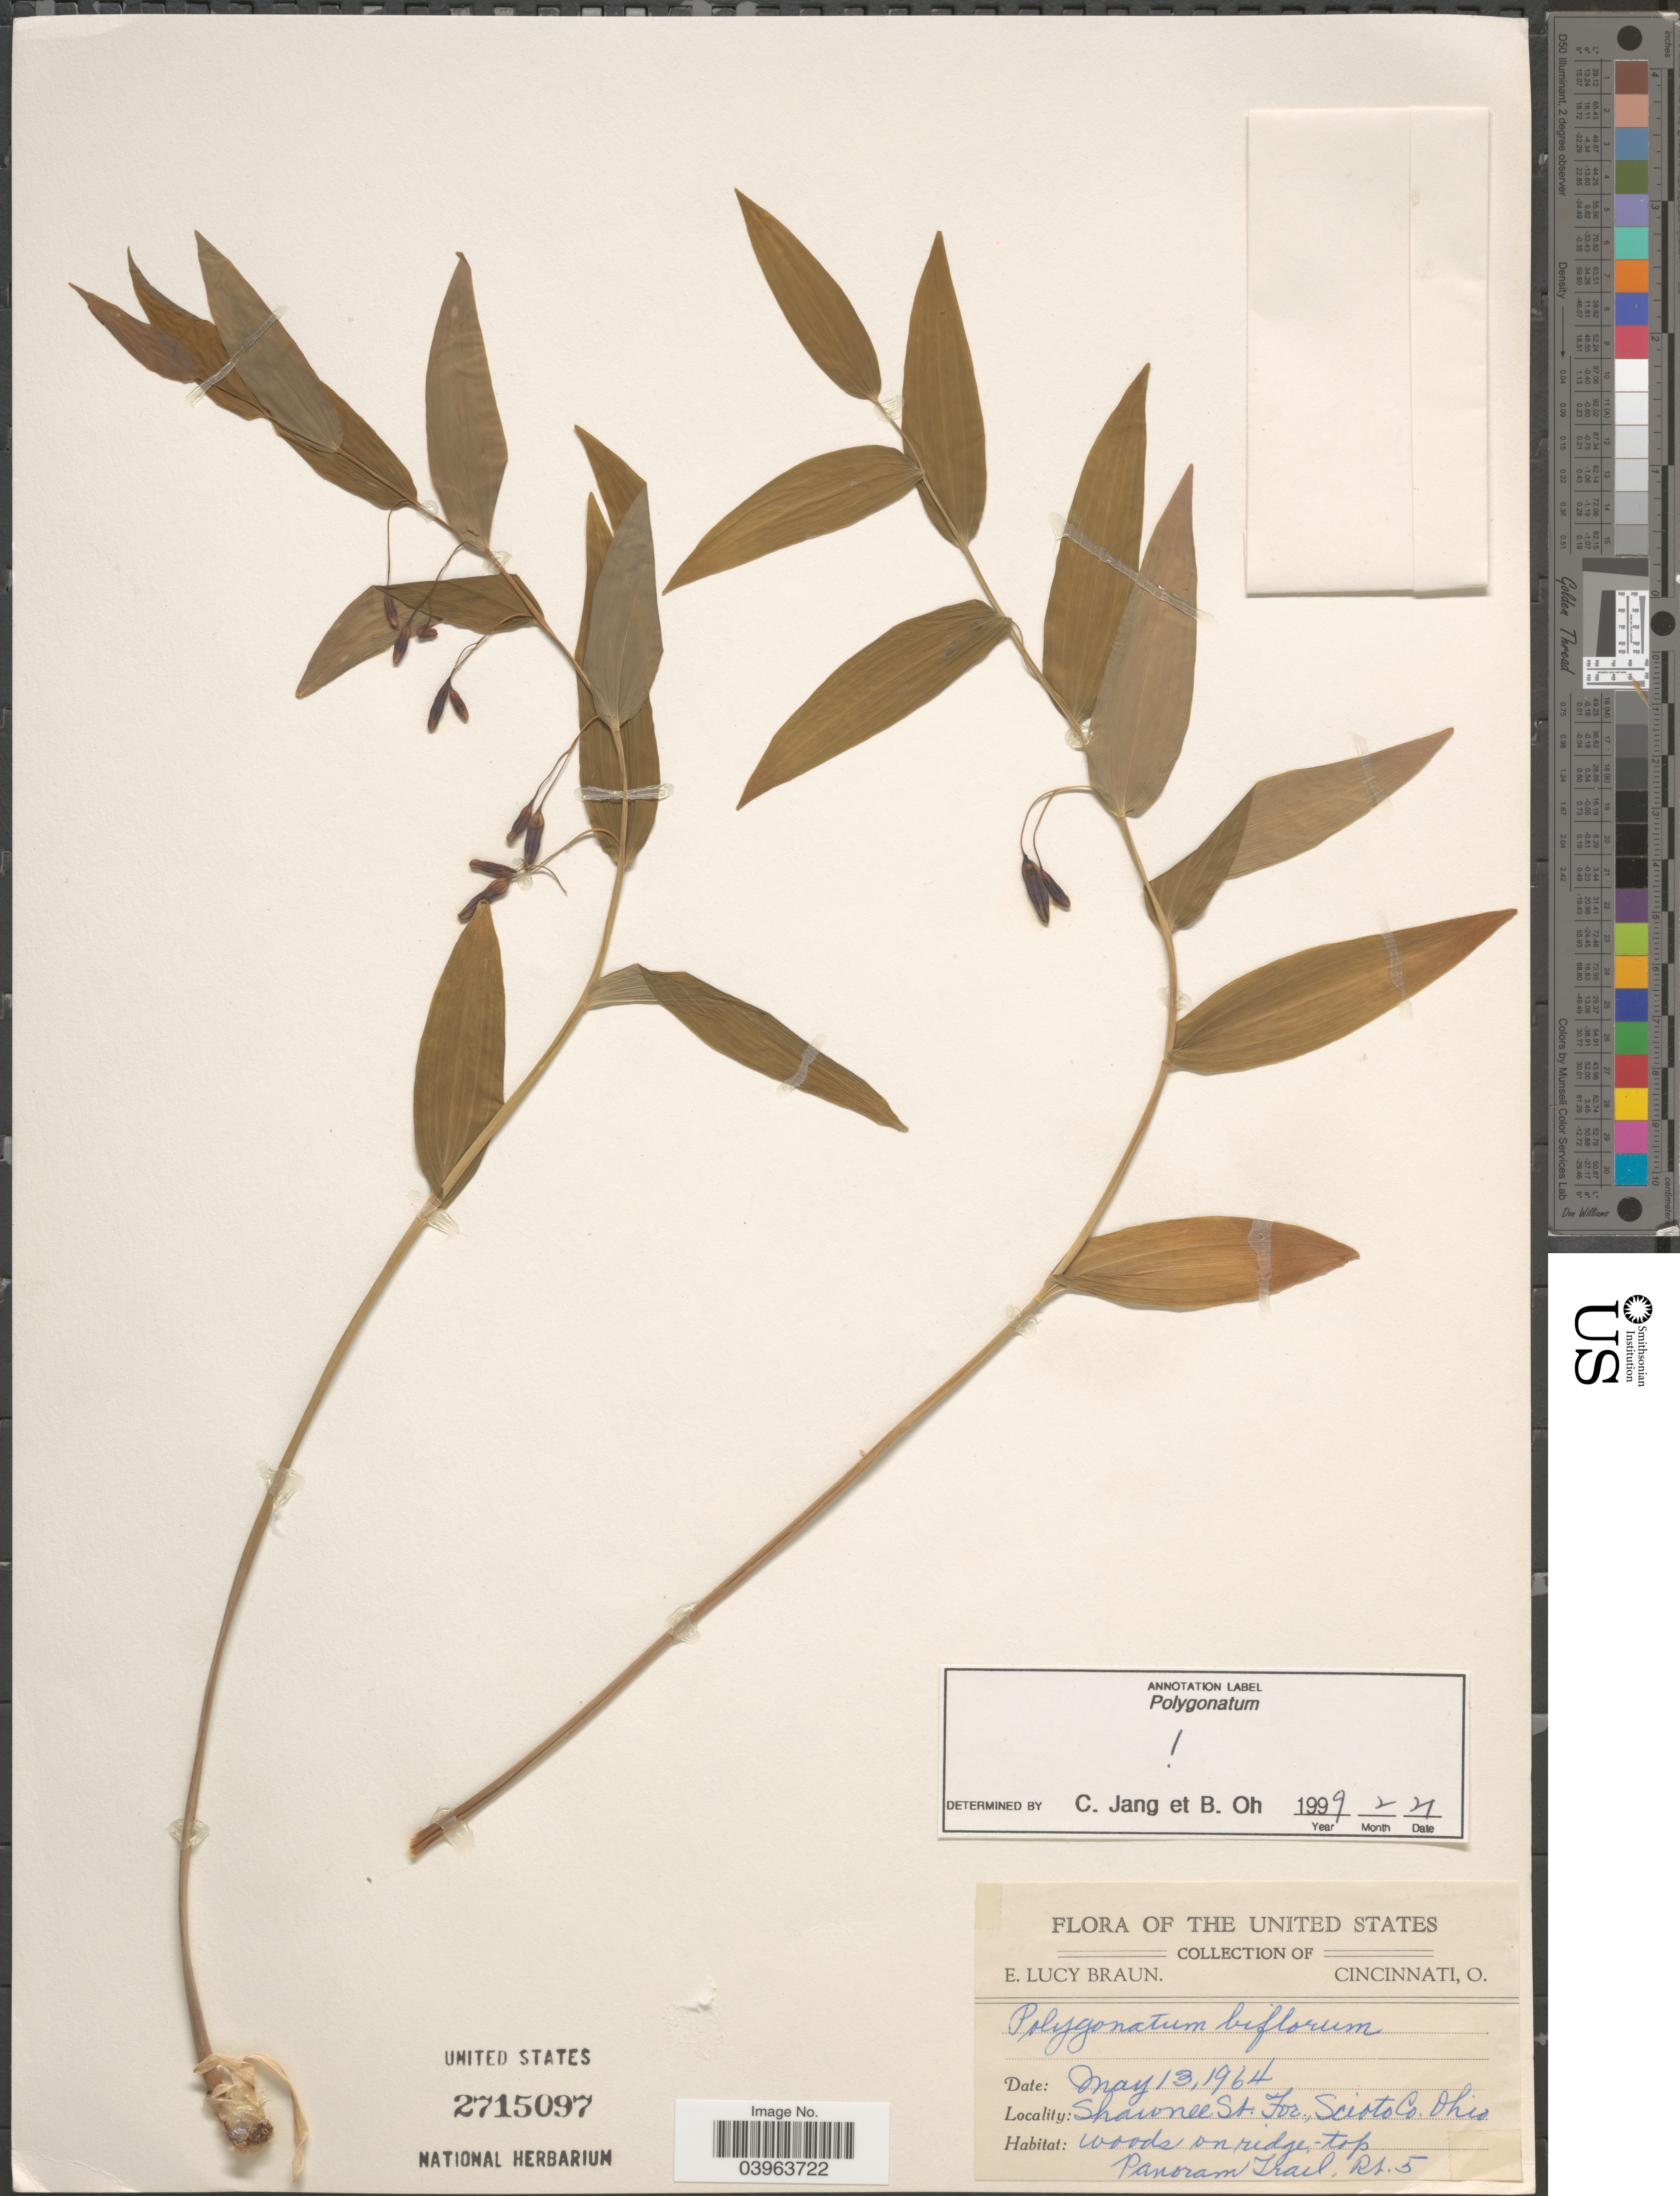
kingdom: Plantae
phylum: Tracheophyta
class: Liliopsida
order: Asparagales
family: Asparagaceae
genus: Polygonatum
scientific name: Polygonatum biflorum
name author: (Walter) Elliott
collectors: E. L. Braun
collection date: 1964-05-13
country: United States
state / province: Ohio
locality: Shawnee St. For., Scioto Co. Panoram Trail Rt.5.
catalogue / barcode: US 2715097